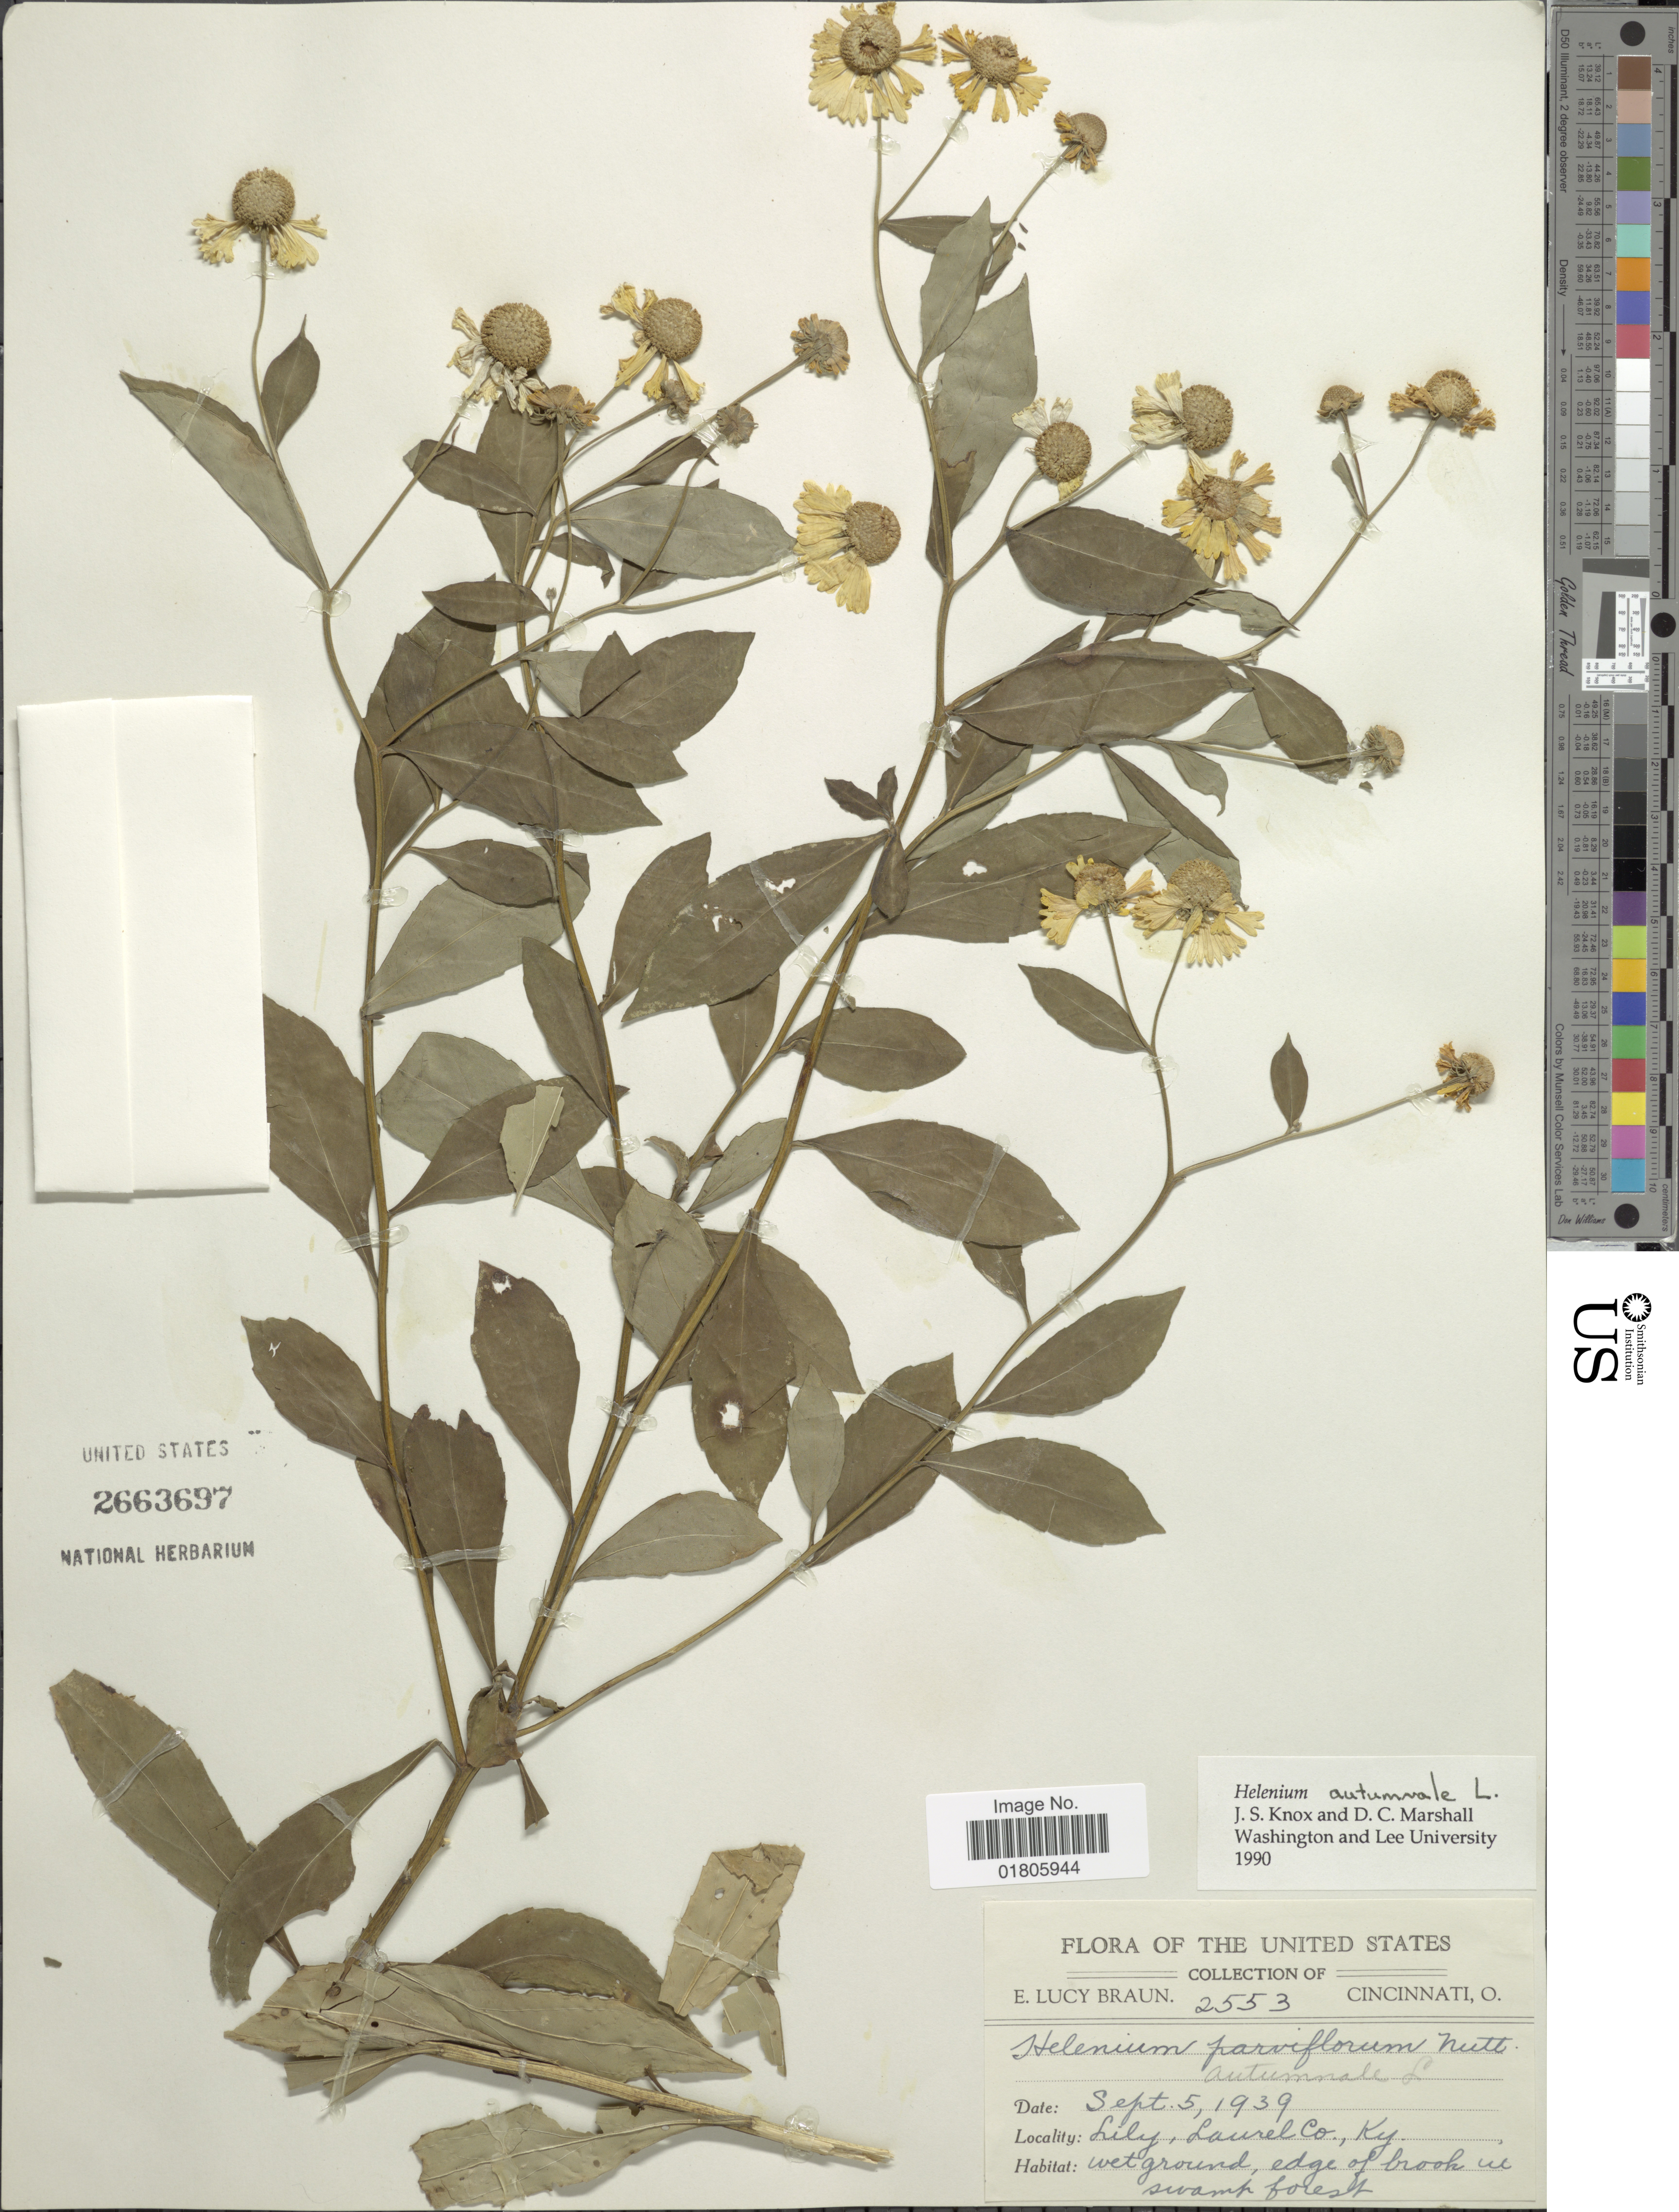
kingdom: Plantae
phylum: Tracheophyta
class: Magnoliopsida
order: Asterales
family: Asteraceae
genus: Helenium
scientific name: Helenium autumnale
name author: L.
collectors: E. L. Braun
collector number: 2553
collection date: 1939-09-05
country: United States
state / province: Kentucky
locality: Lily, Laurel Co.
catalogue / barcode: US 2663697